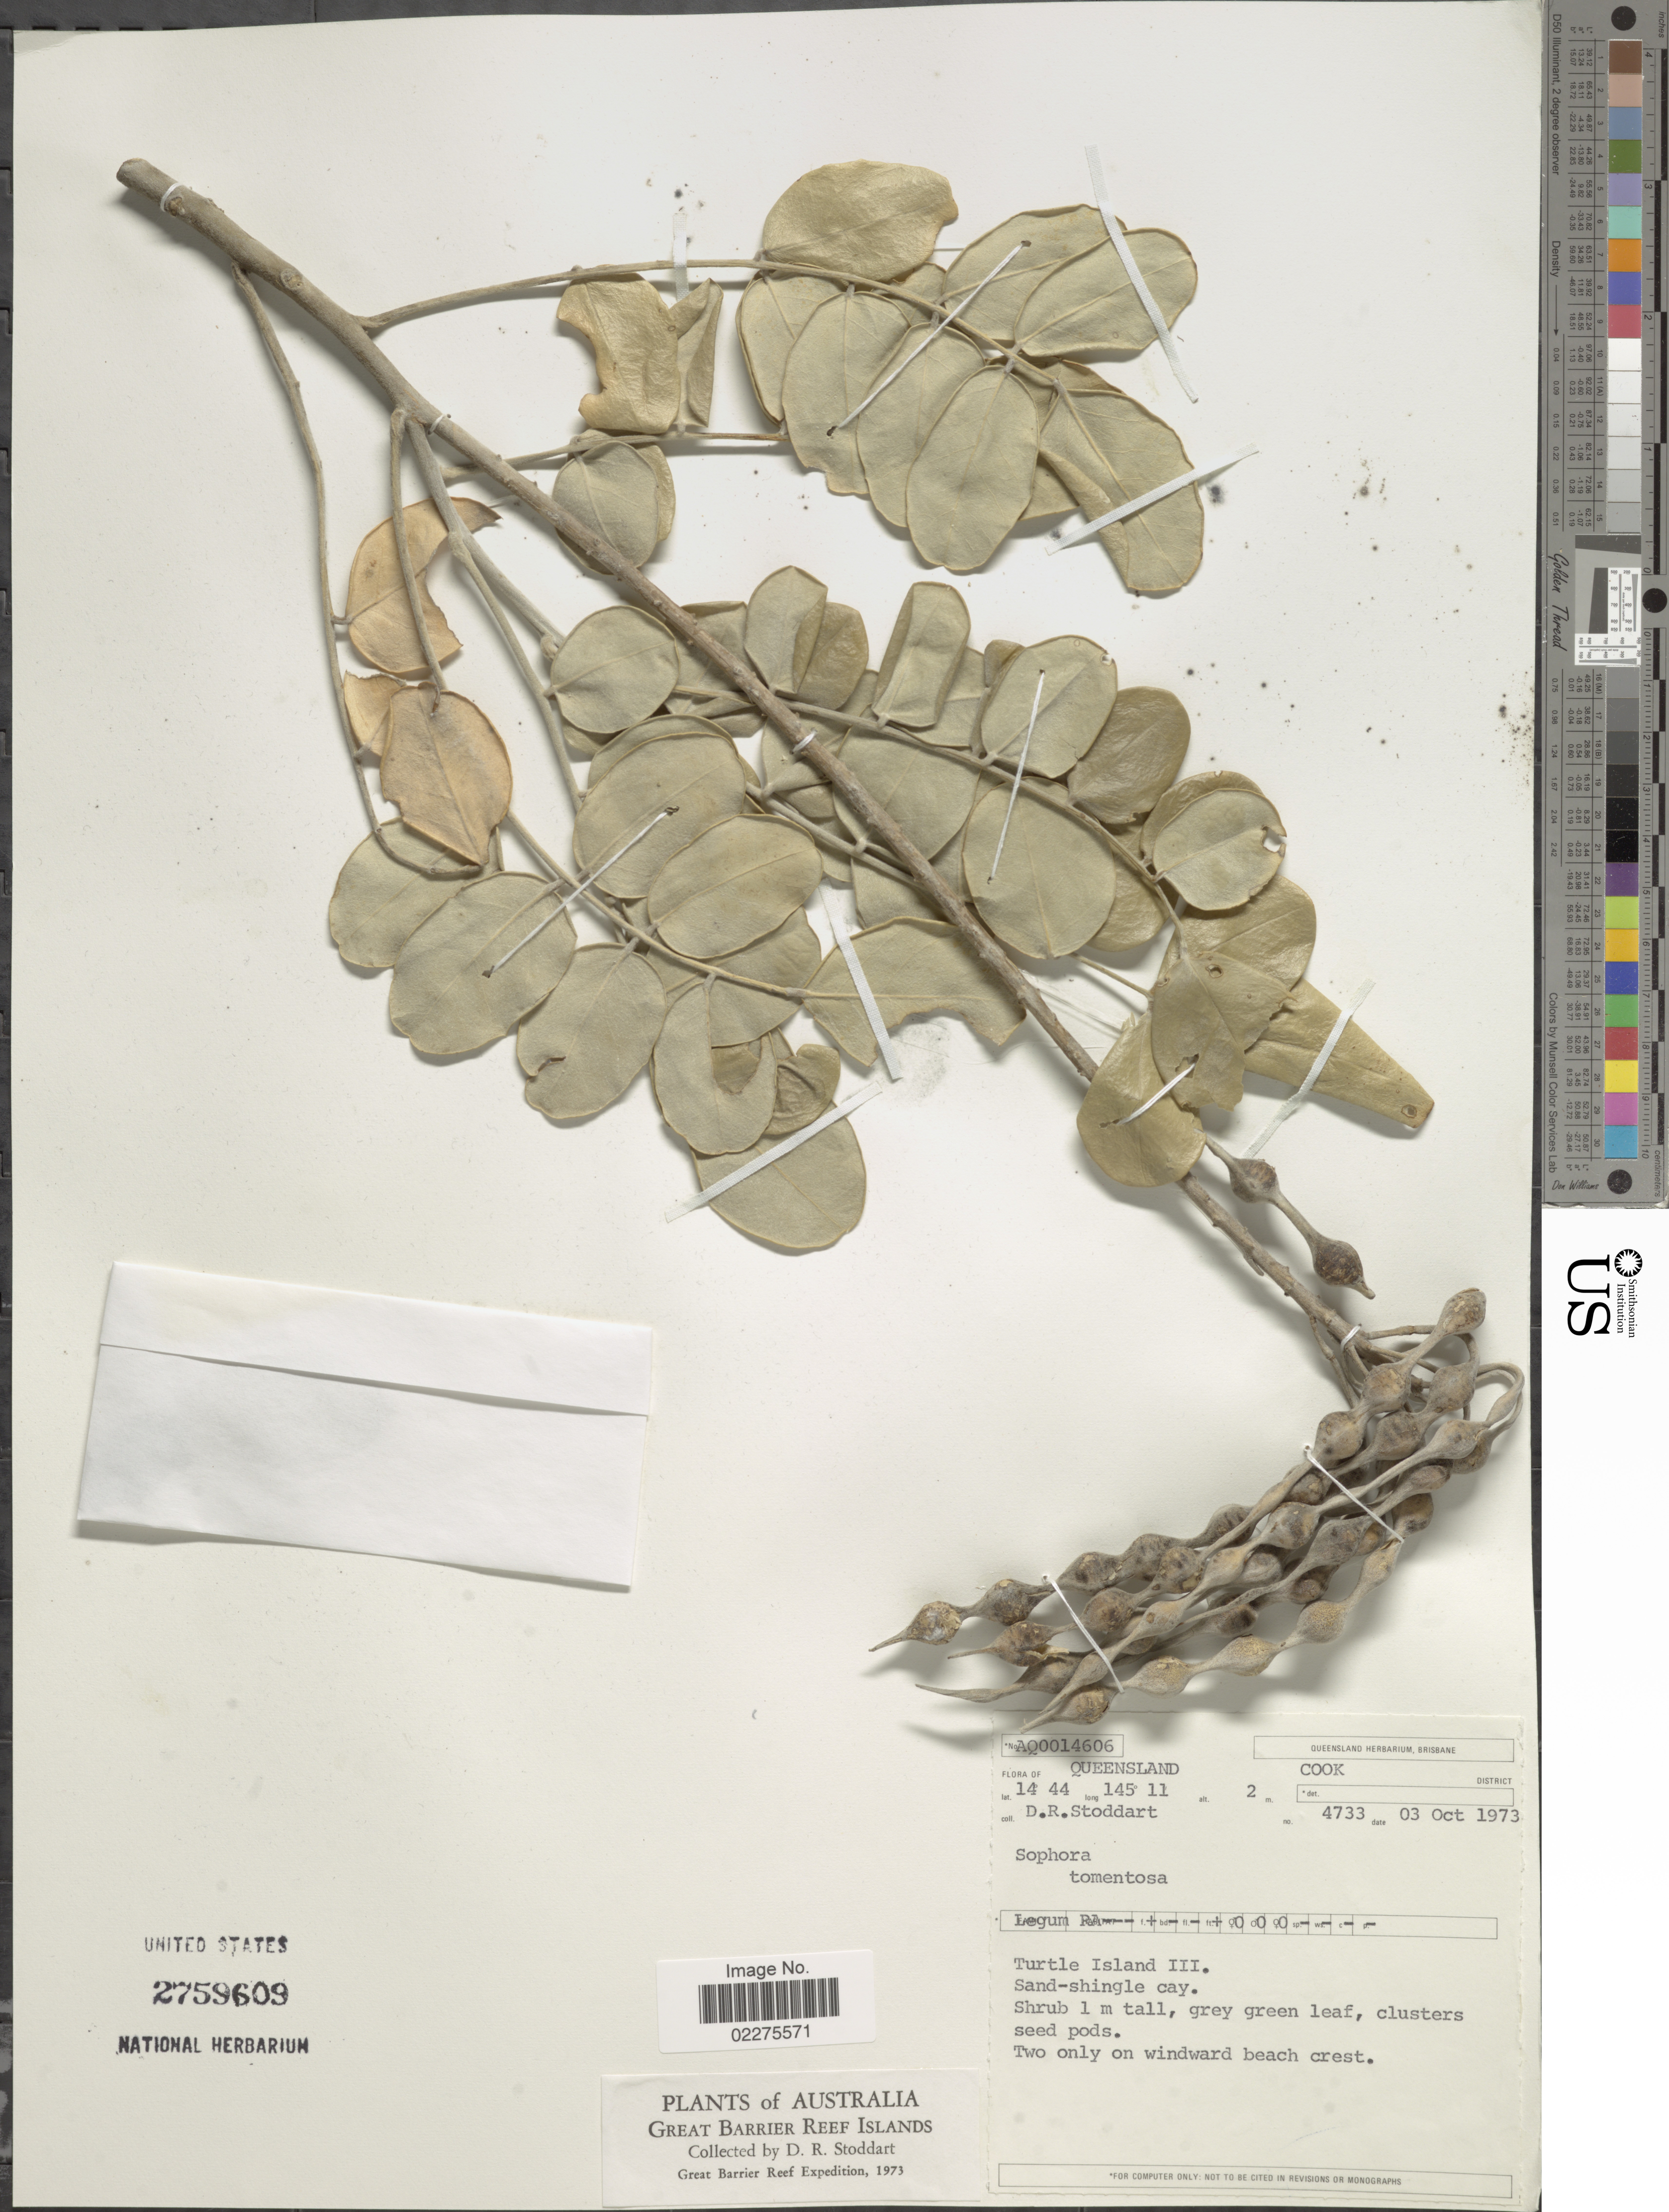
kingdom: Plantae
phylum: Tracheophyta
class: Magnoliopsida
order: Fabales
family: Fabaceae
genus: Sophora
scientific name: Sophora tomentosa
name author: L.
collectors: D. R. Stoddart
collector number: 4733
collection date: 1973-10-03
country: Australia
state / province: Queensland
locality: Turtle Island III. Great Barrier Reef Islands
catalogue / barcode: US 2759609